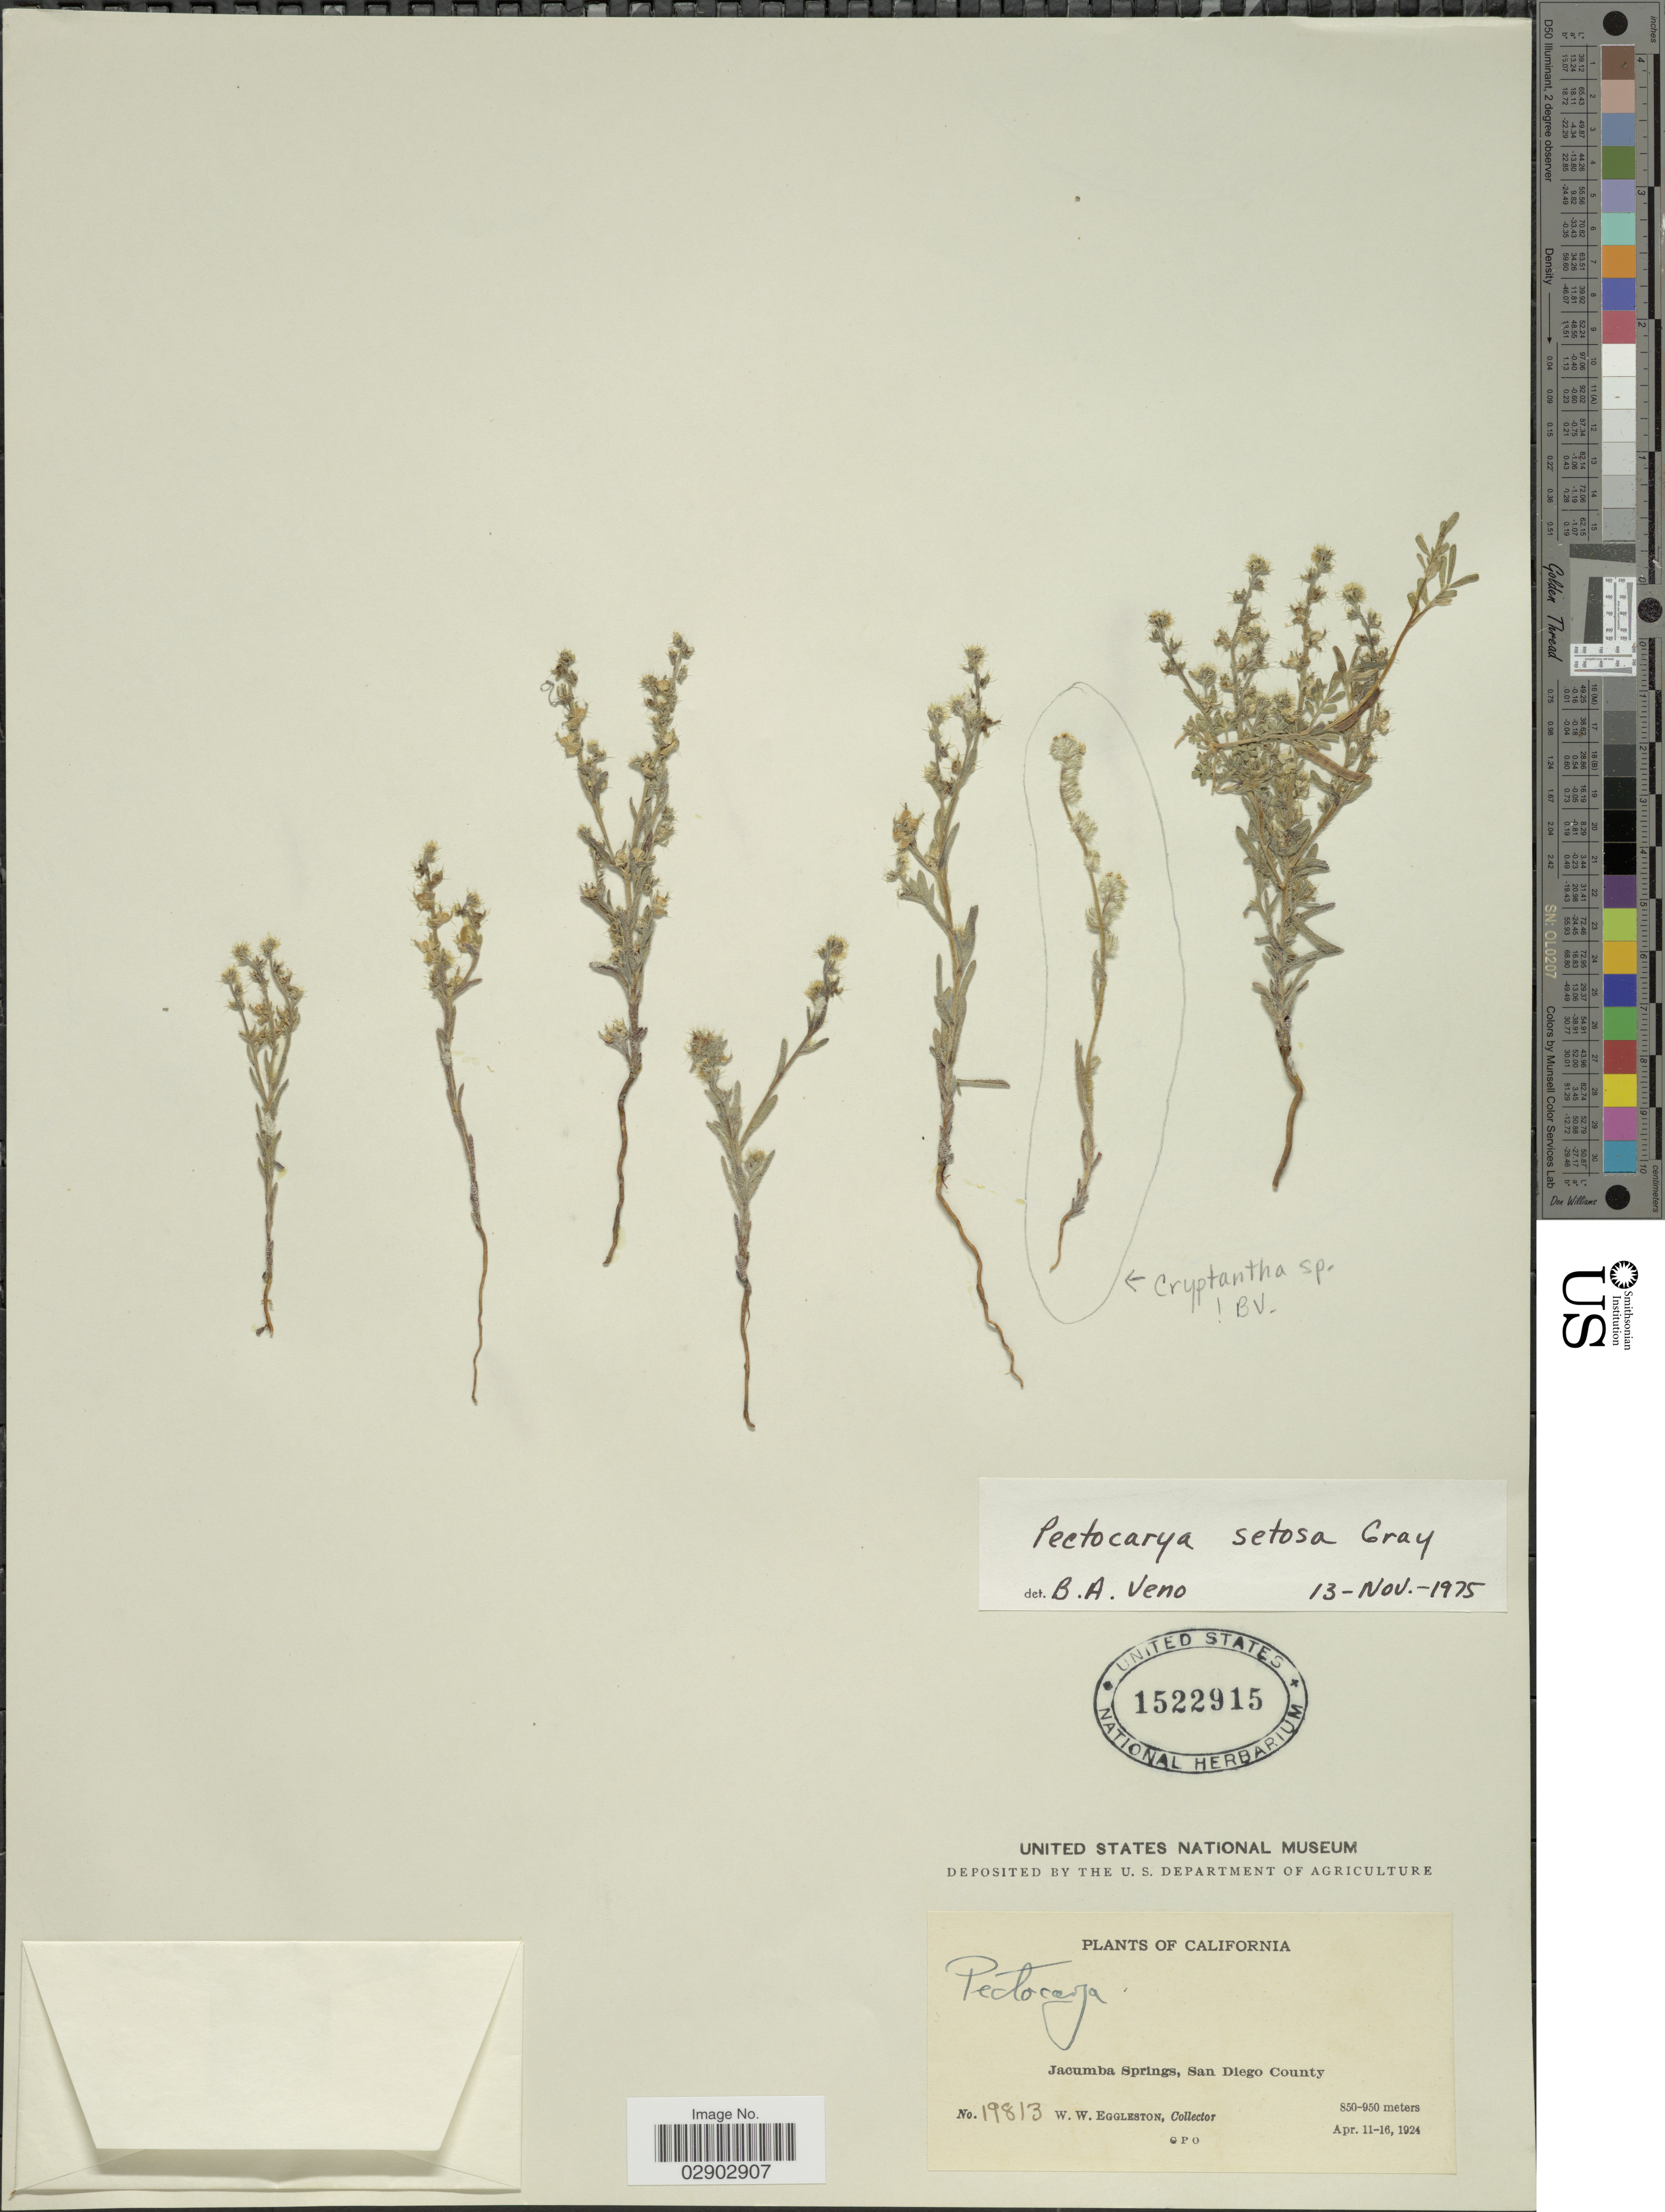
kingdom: Plantae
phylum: Tracheophyta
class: Magnoliopsida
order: Boraginales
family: Boraginaceae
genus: Pectocarya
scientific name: Pectocarya setosa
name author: A. Gray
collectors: W. W. Eggleston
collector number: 19813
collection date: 1924-04-11/1924-04-16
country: United States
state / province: California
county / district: San Diego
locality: Jacumba Springs, San Diego County.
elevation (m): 850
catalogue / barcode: US 1522915